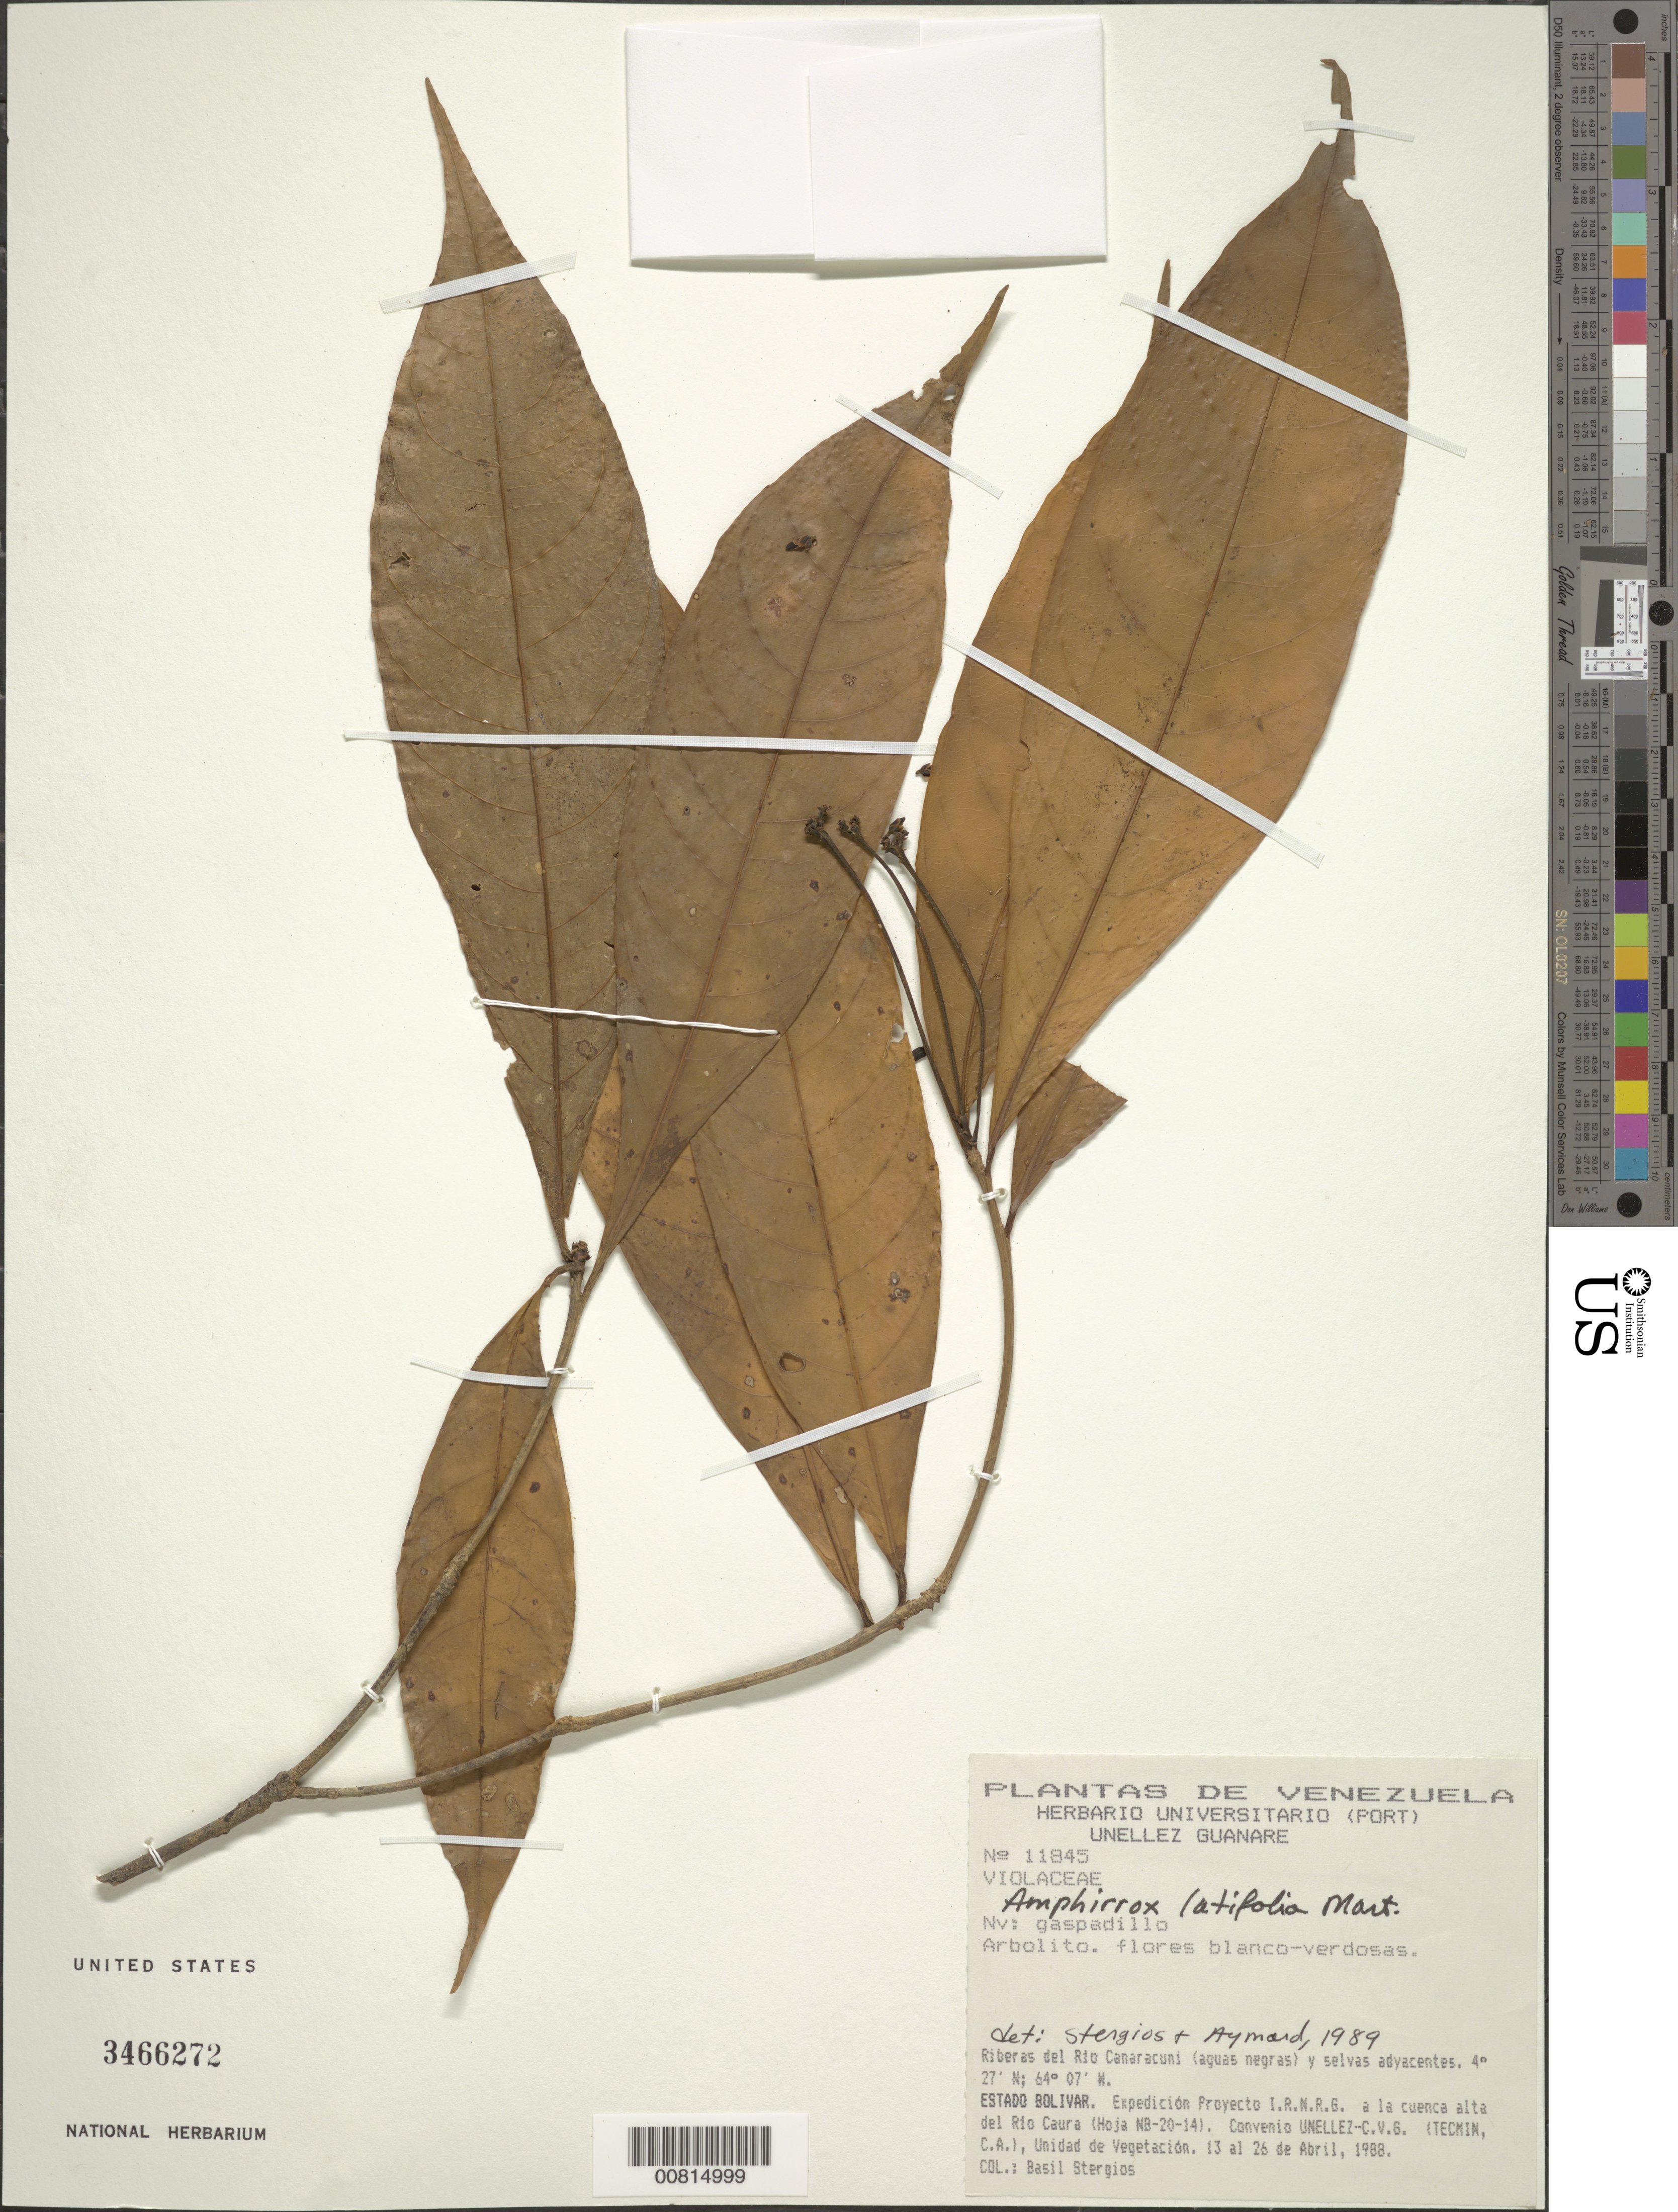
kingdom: Plantae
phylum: Tracheophyta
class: Magnoliopsida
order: Malpighiales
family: Violaceae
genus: Amphirrhox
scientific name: Amphirrhox latifolia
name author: Mart. ex Eichler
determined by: Stergios, B. G.; Aymard C., G. A.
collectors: B. G. Stergios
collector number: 11845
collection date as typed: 13-Apr-88 to 26-Apr-88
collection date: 1988-04-13/1988-04-26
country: Venezuela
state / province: Bolívar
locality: Río Canaracuni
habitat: Riberas del río (aguas negras) y selvas adyacentes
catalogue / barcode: US 3466272